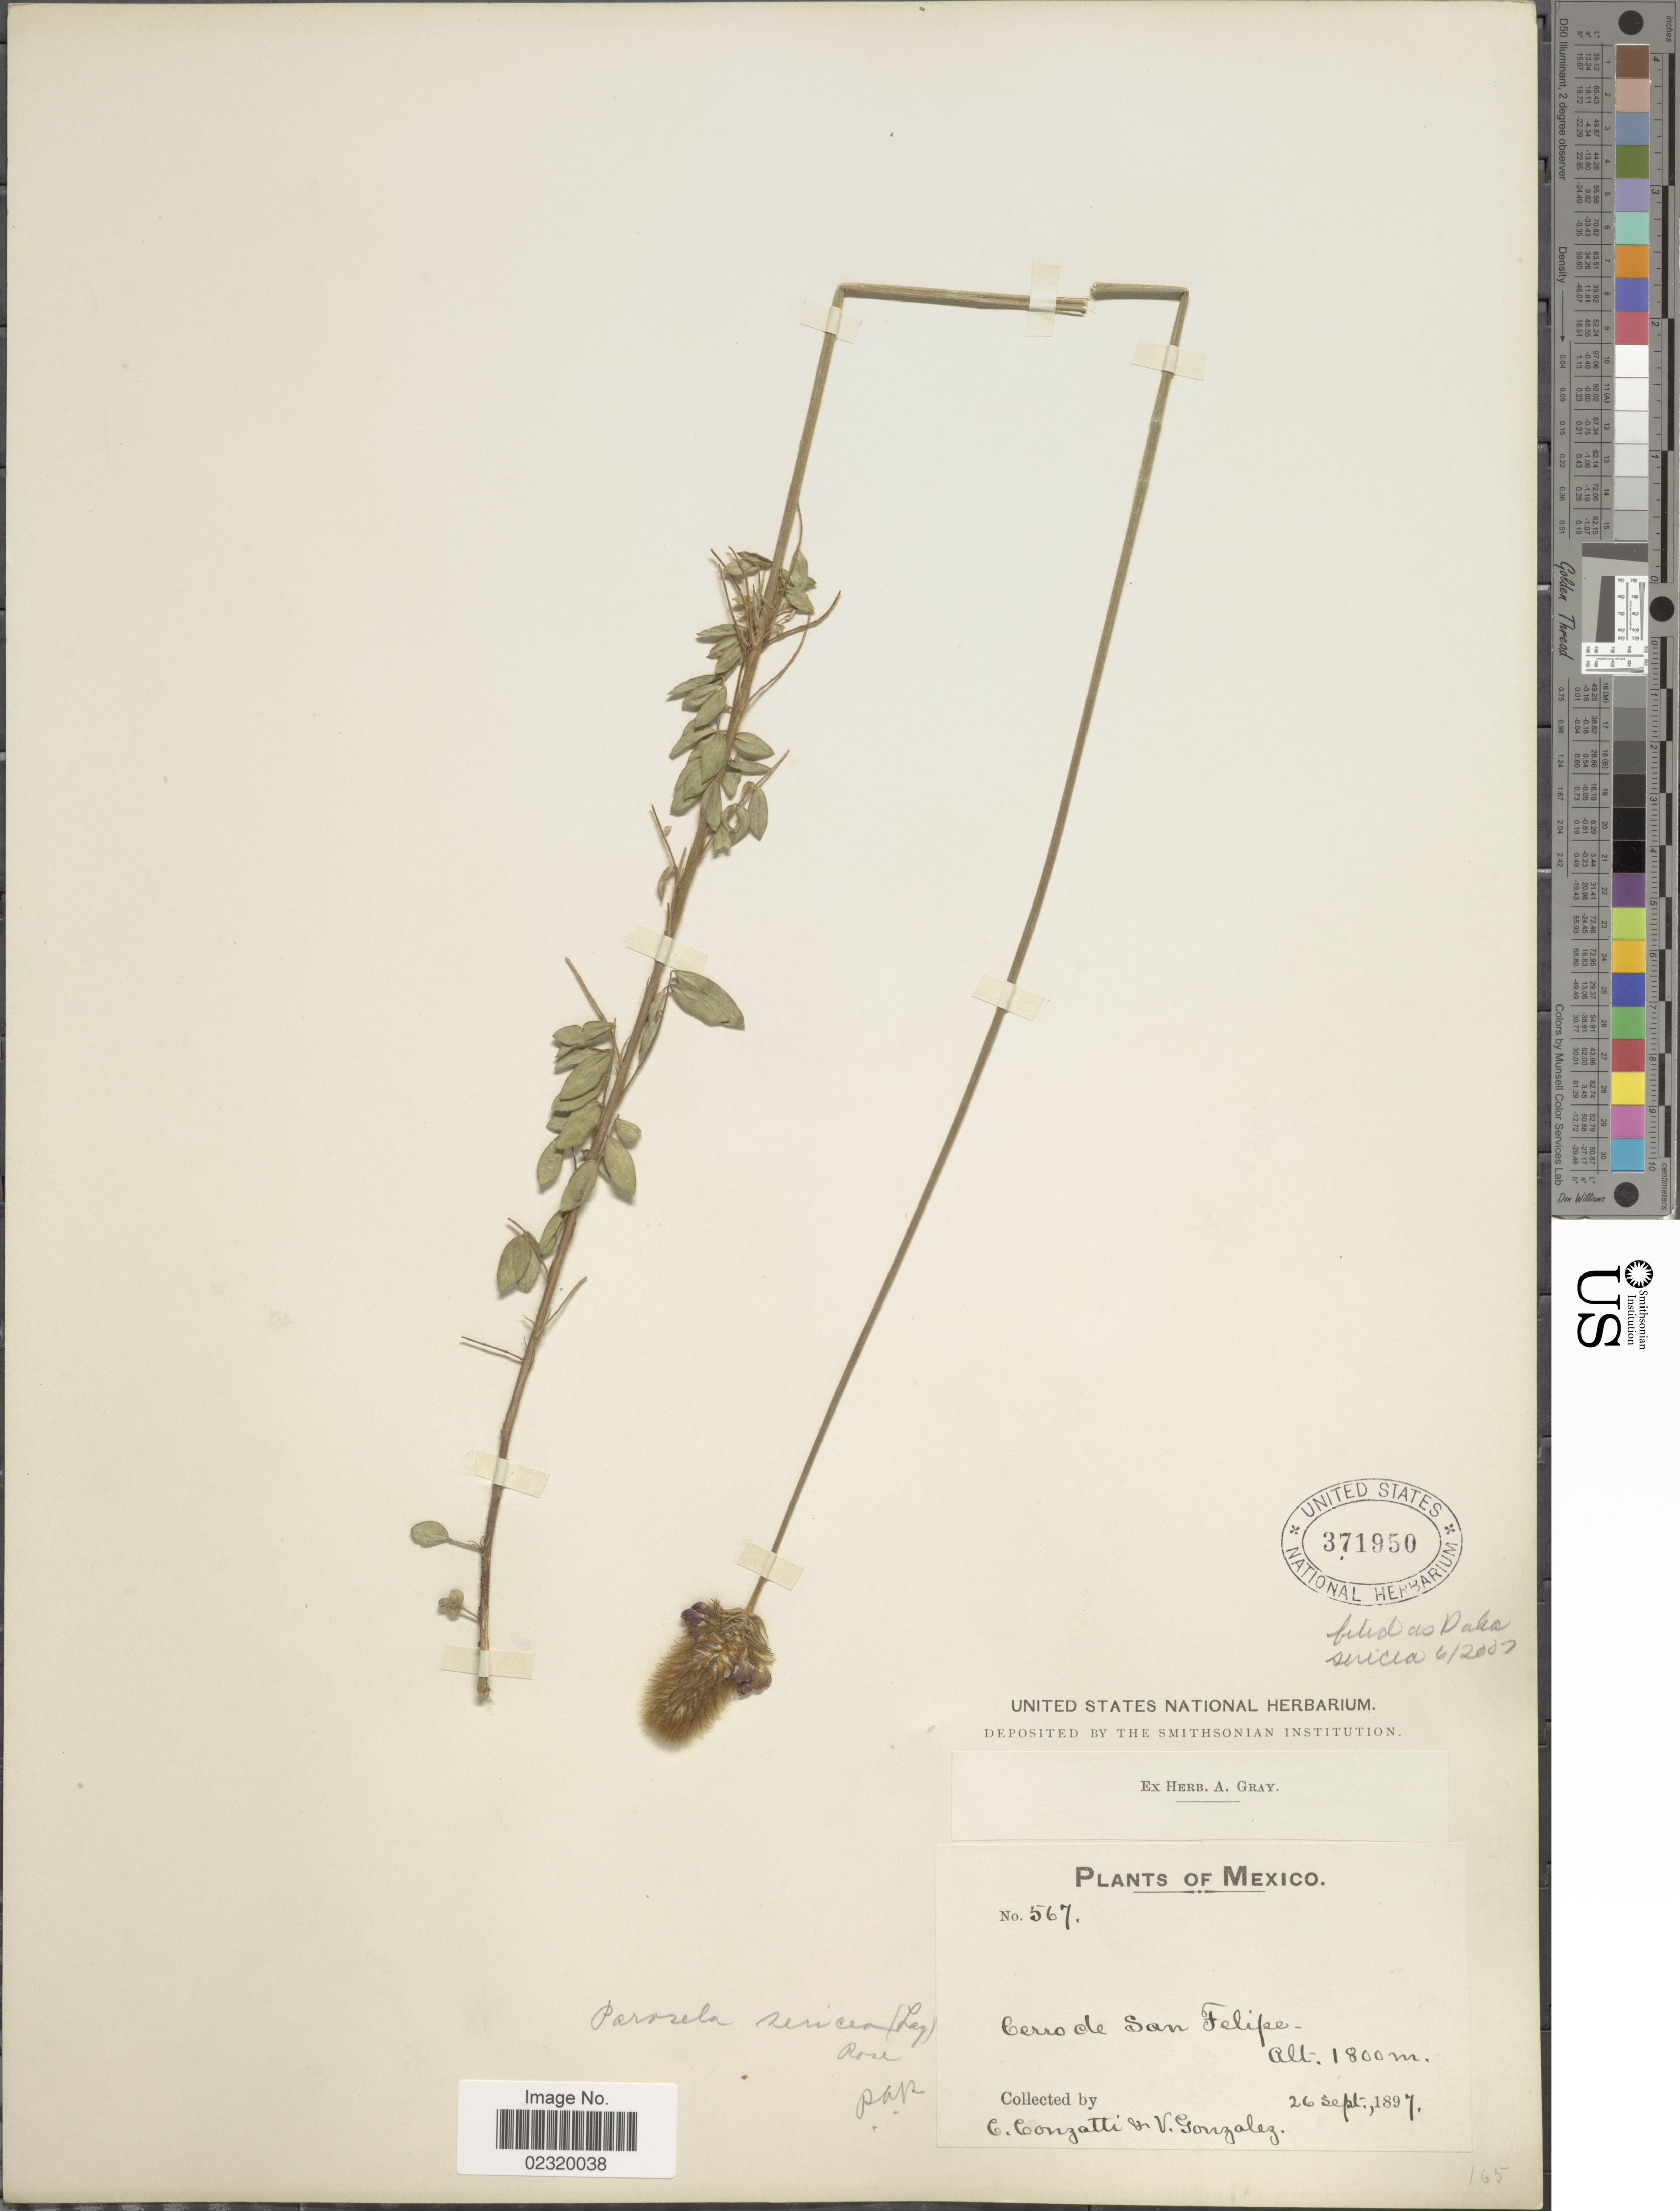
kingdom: Plantae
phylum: Tracheophyta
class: Magnoliopsida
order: Fabales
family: Fabaceae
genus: Dalea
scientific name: Dalea sericea var. sericea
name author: Lag.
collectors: C. Conzatti & V. Gonzalez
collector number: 567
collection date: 1897-09-26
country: Mexico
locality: Cerro de San Felipe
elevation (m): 1800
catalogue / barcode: US 37190